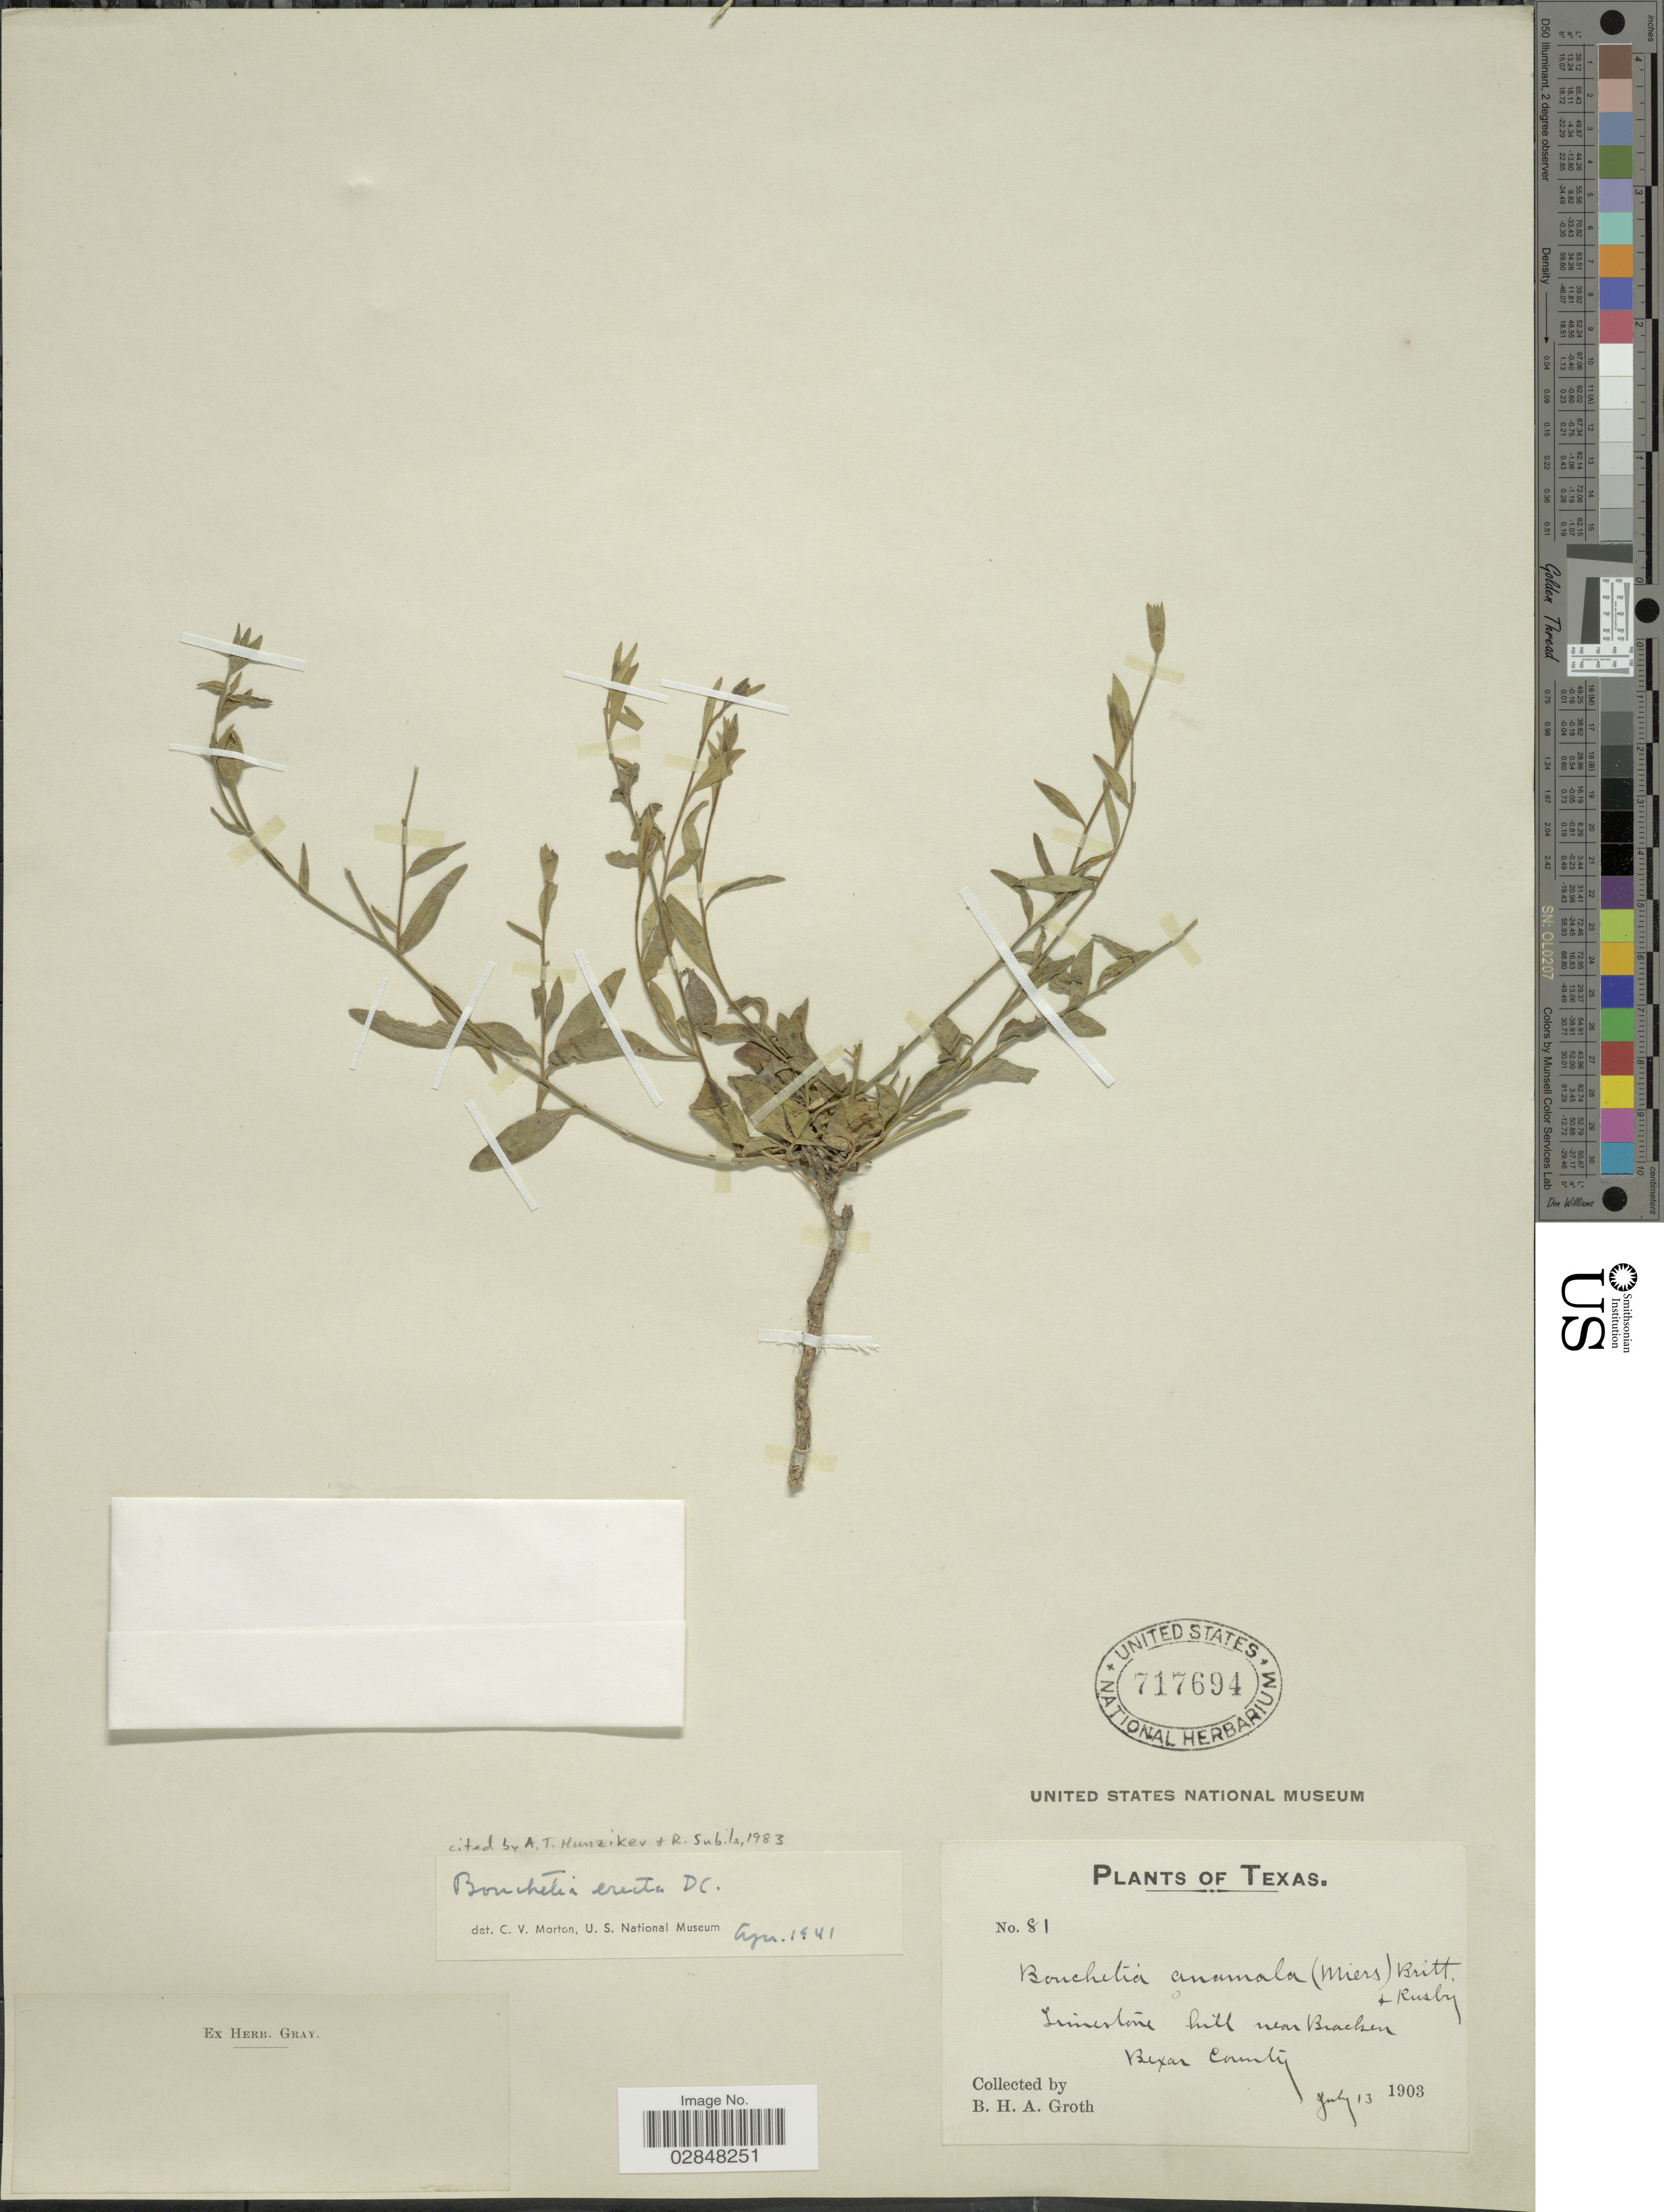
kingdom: Plantae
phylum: Tracheophyta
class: Magnoliopsida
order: Solanales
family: Solanaceae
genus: Bouchetia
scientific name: Bouchetia erecta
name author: DC.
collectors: B. Groth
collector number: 81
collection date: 1903-07-13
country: United States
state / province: Texas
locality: Limestone hill near Bracken. Bexar County.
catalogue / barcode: US 717694